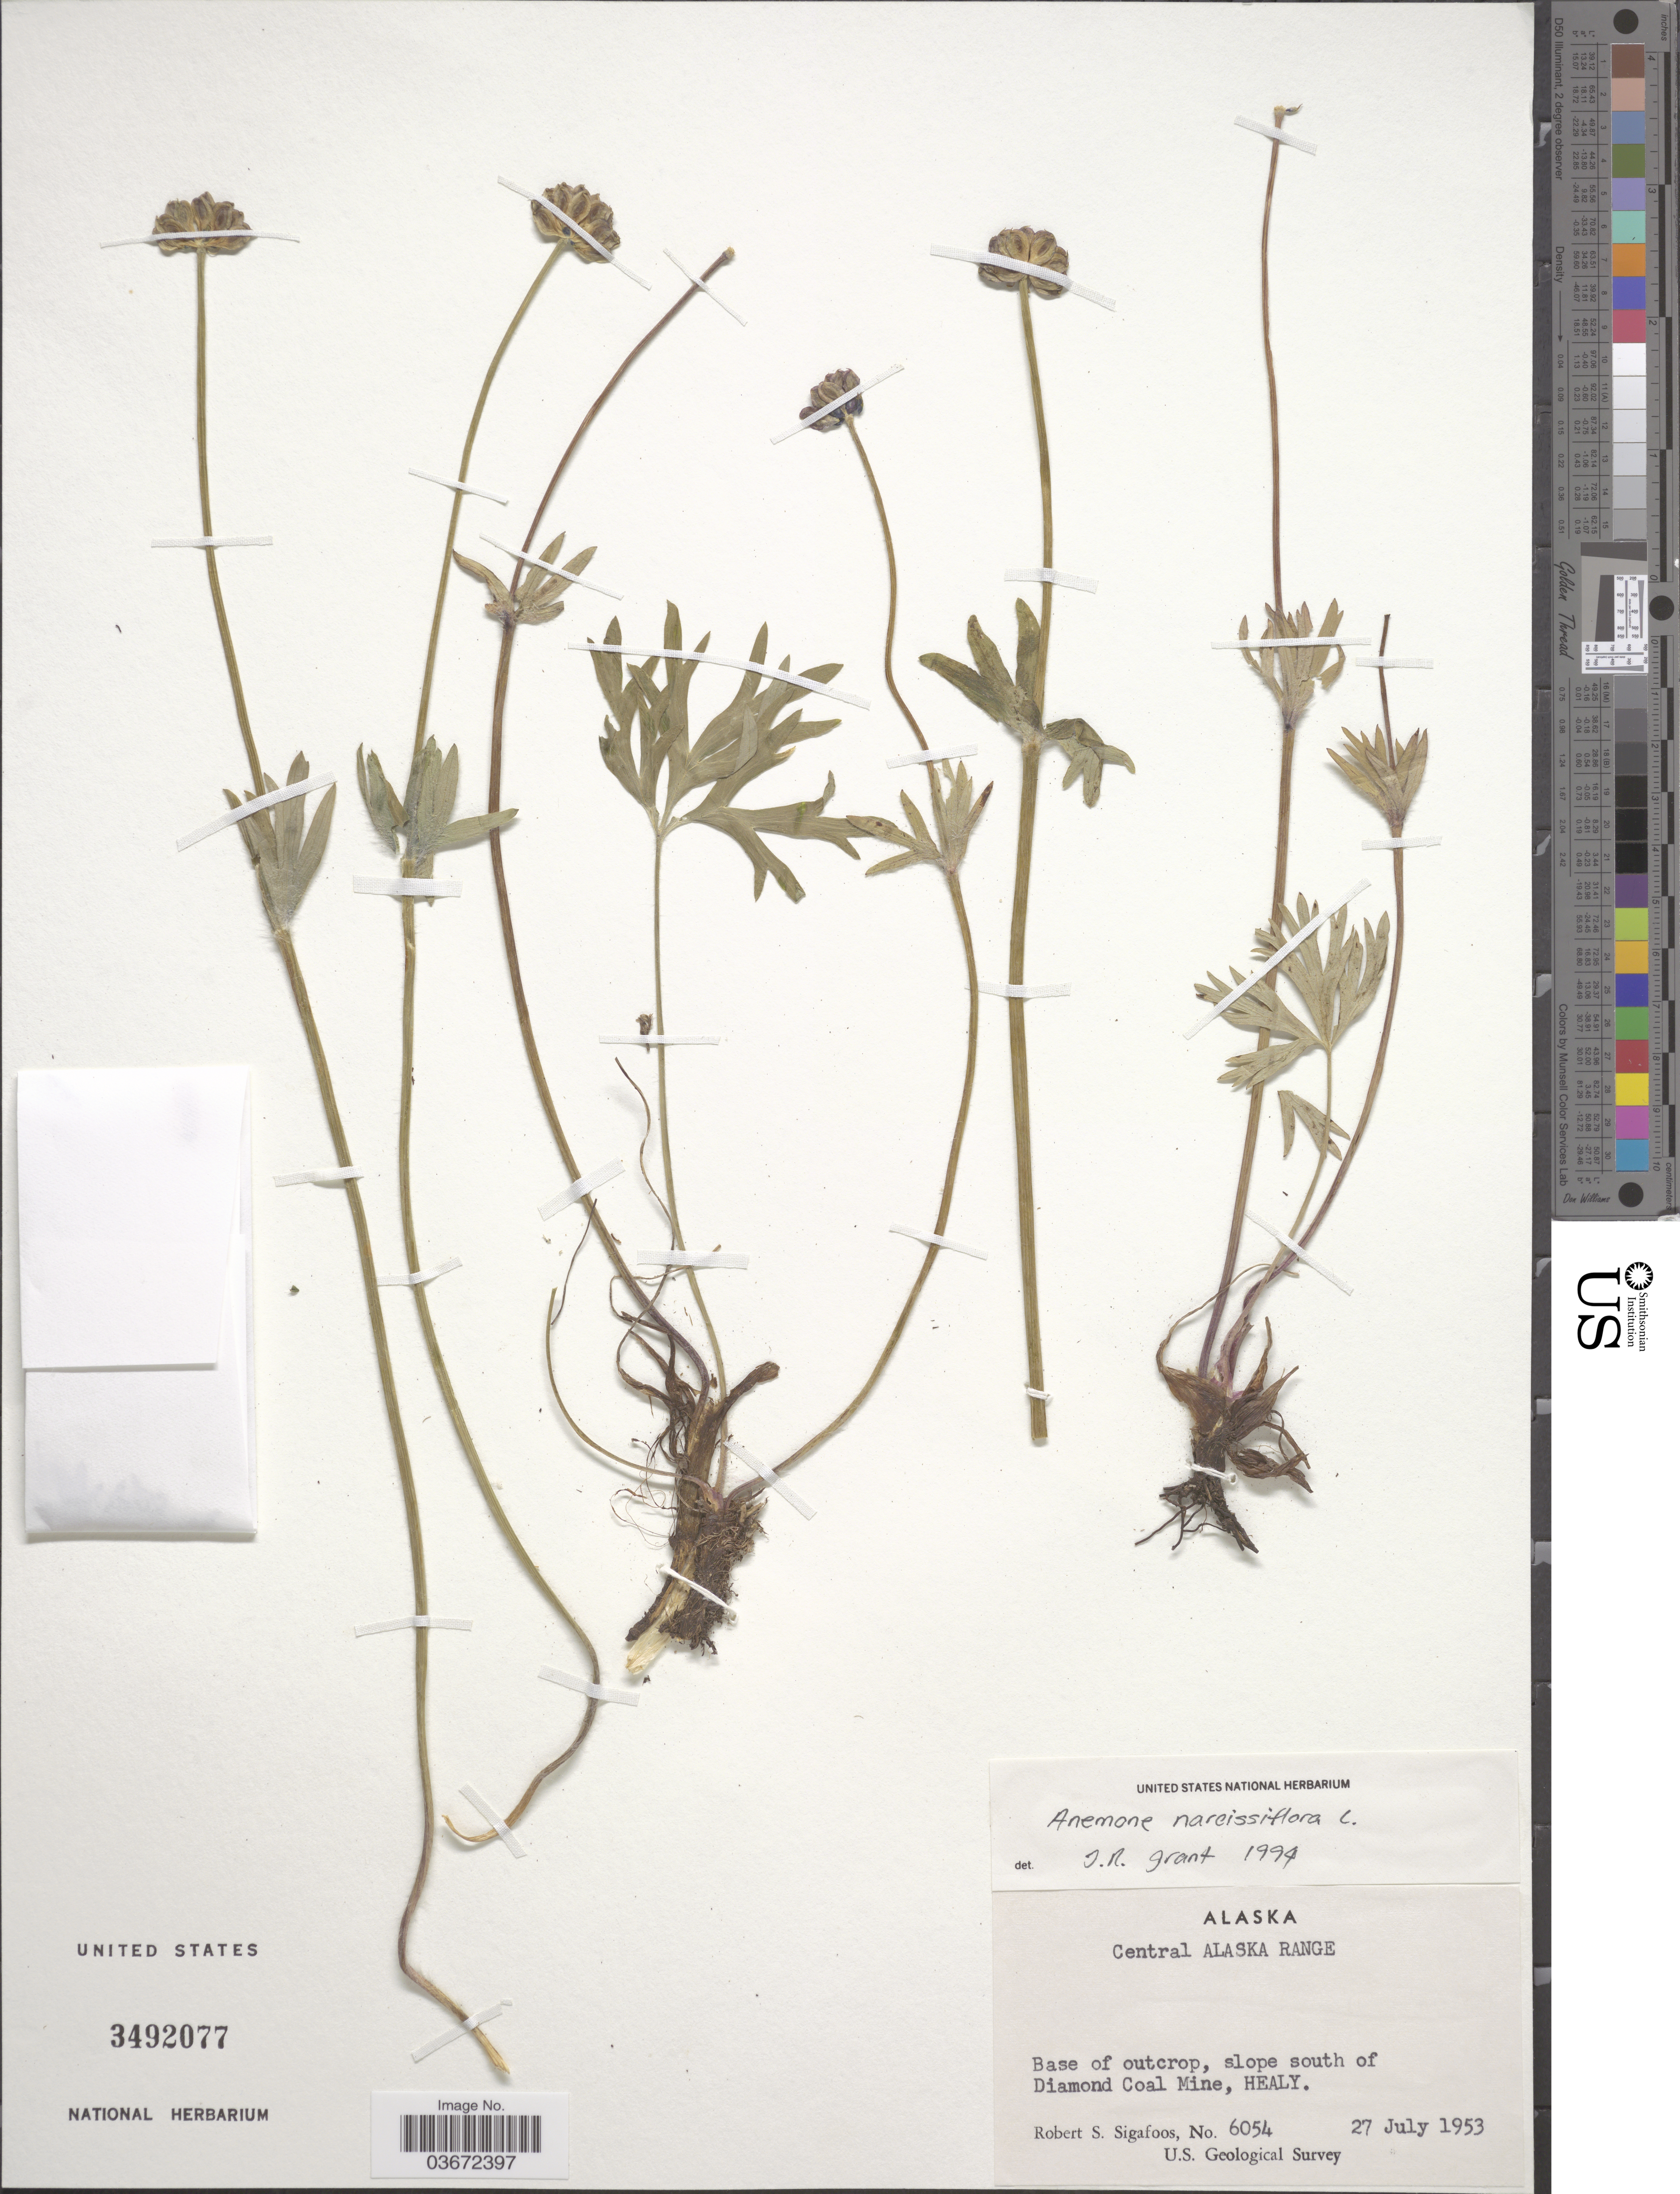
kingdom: Plantae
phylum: Tracheophyta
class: Magnoliopsida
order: Ranunculales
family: Ranunculaceae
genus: Anemone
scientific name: Anemone narcissiflora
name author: L.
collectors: R. Sigafoos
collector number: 6054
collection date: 1953-07-27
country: United States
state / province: Alaska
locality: Central Alaska Range. Base of outcrop, slope south of Diamond Coal Mine, Healy.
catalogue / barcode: US 3492077